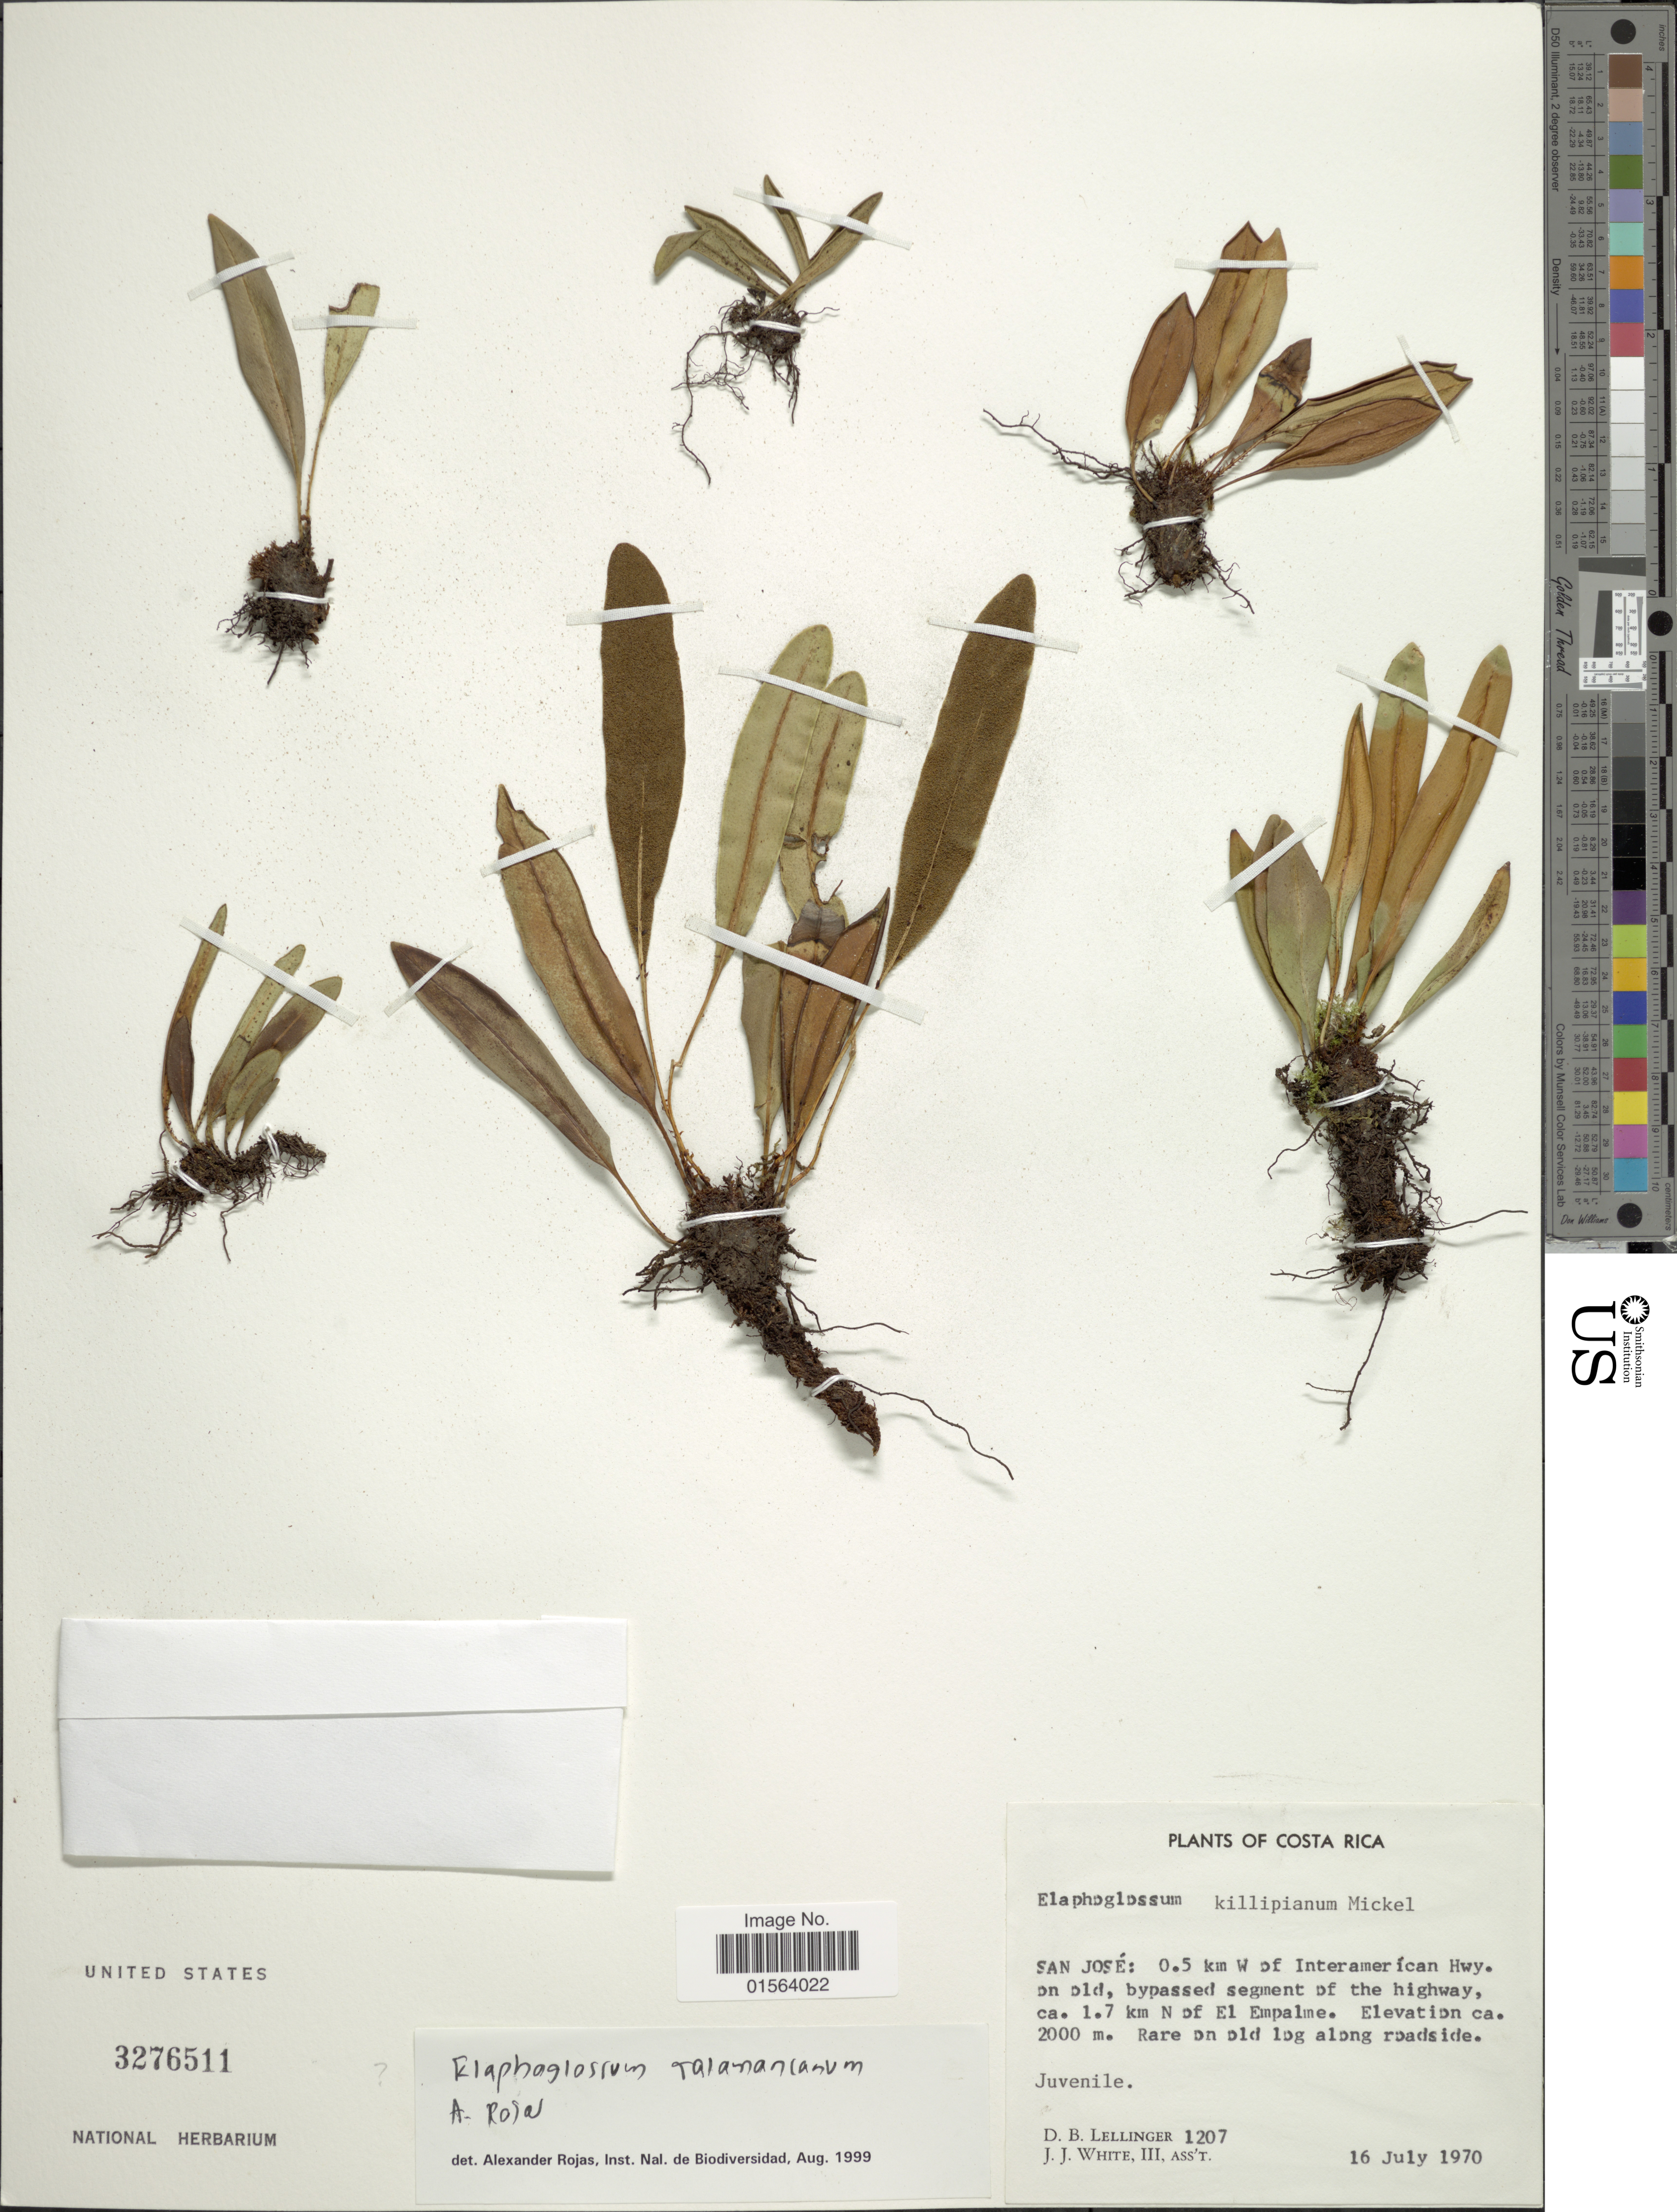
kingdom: Plantae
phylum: Tracheophyta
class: Polypodiopsida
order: Polypodiales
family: Dryopteridaceae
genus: Elaphoglossum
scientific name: Elaphoglossum killipianum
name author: Mickel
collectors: D. B. Lellinger & J. J. White III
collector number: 1207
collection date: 1970-07-16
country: Costa Rica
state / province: San José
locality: San Jose: 0.5 km W of Interamerican Hwy. on old, bypassed segment of the highway, ca 1.7 km N of El Empalme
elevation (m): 2000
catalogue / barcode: US 3276511